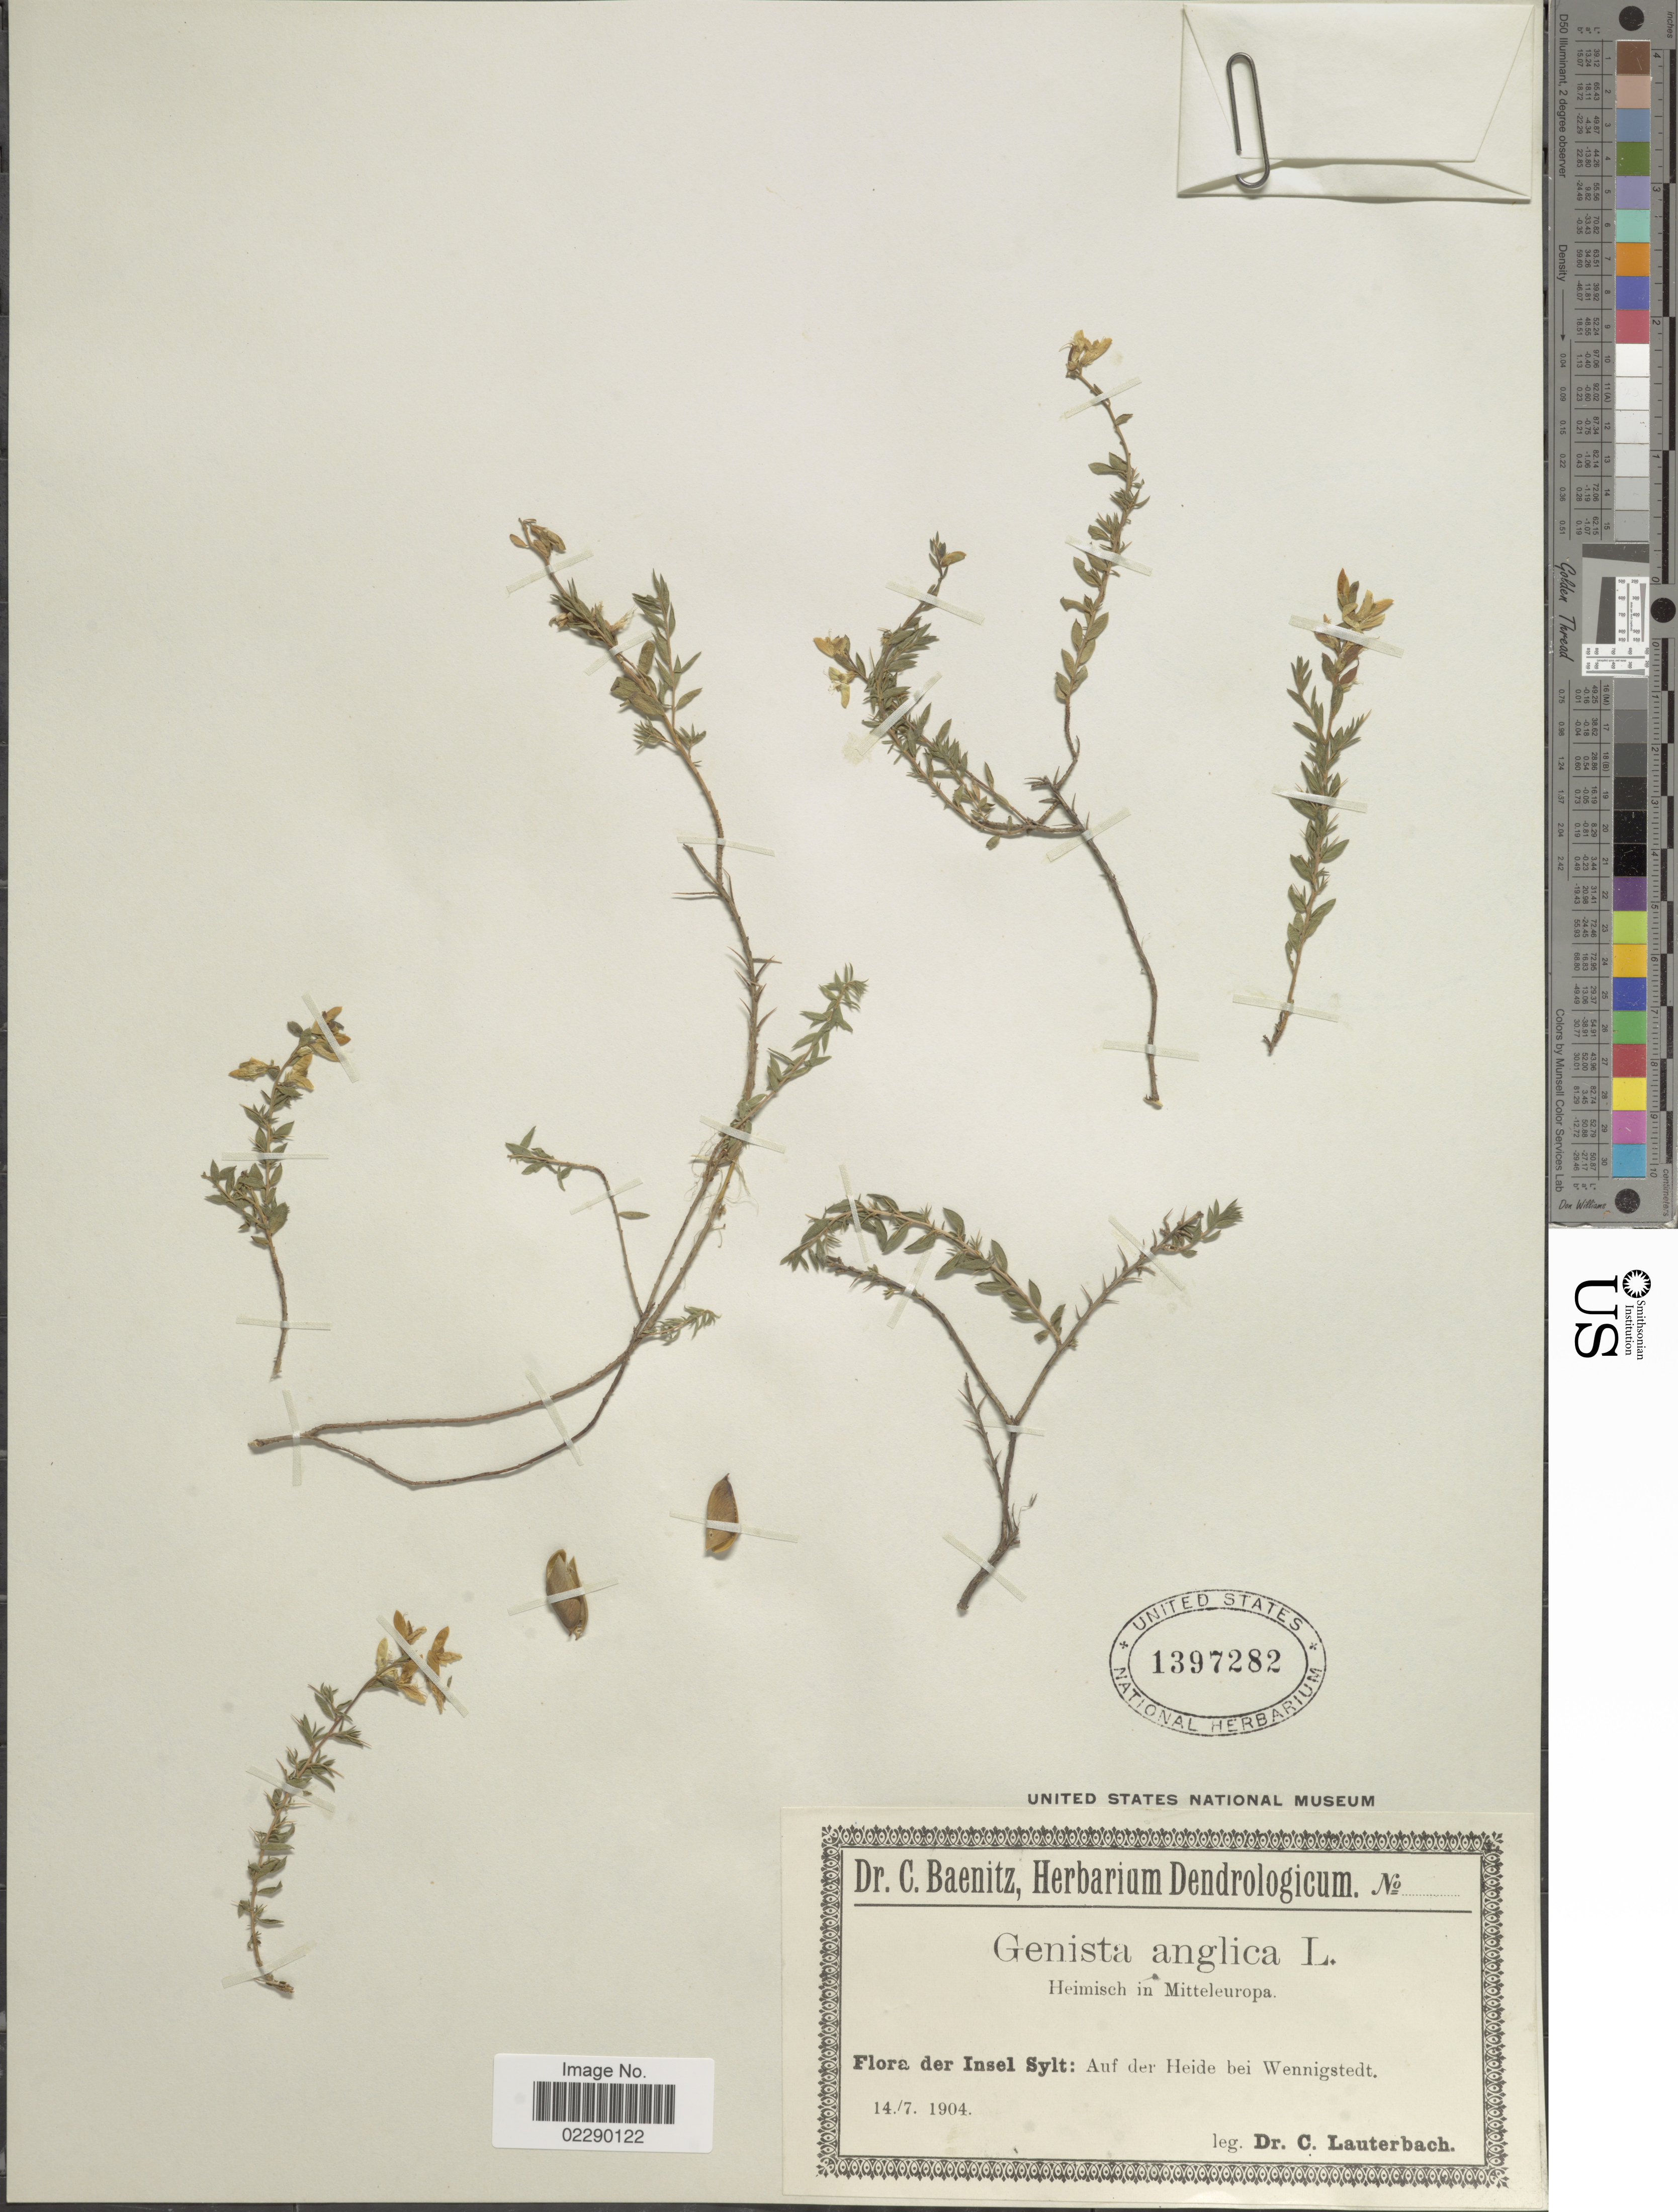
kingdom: Plantae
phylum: Tracheophyta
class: Magnoliopsida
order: Fabales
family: Fabaceae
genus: Genista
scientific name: Genista anglica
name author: L.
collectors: C. A. G. Lauterbach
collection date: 1904-07-14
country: Germany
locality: Insel Sylt: Auf der Heide bei Wennigstedt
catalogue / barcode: US 1397282